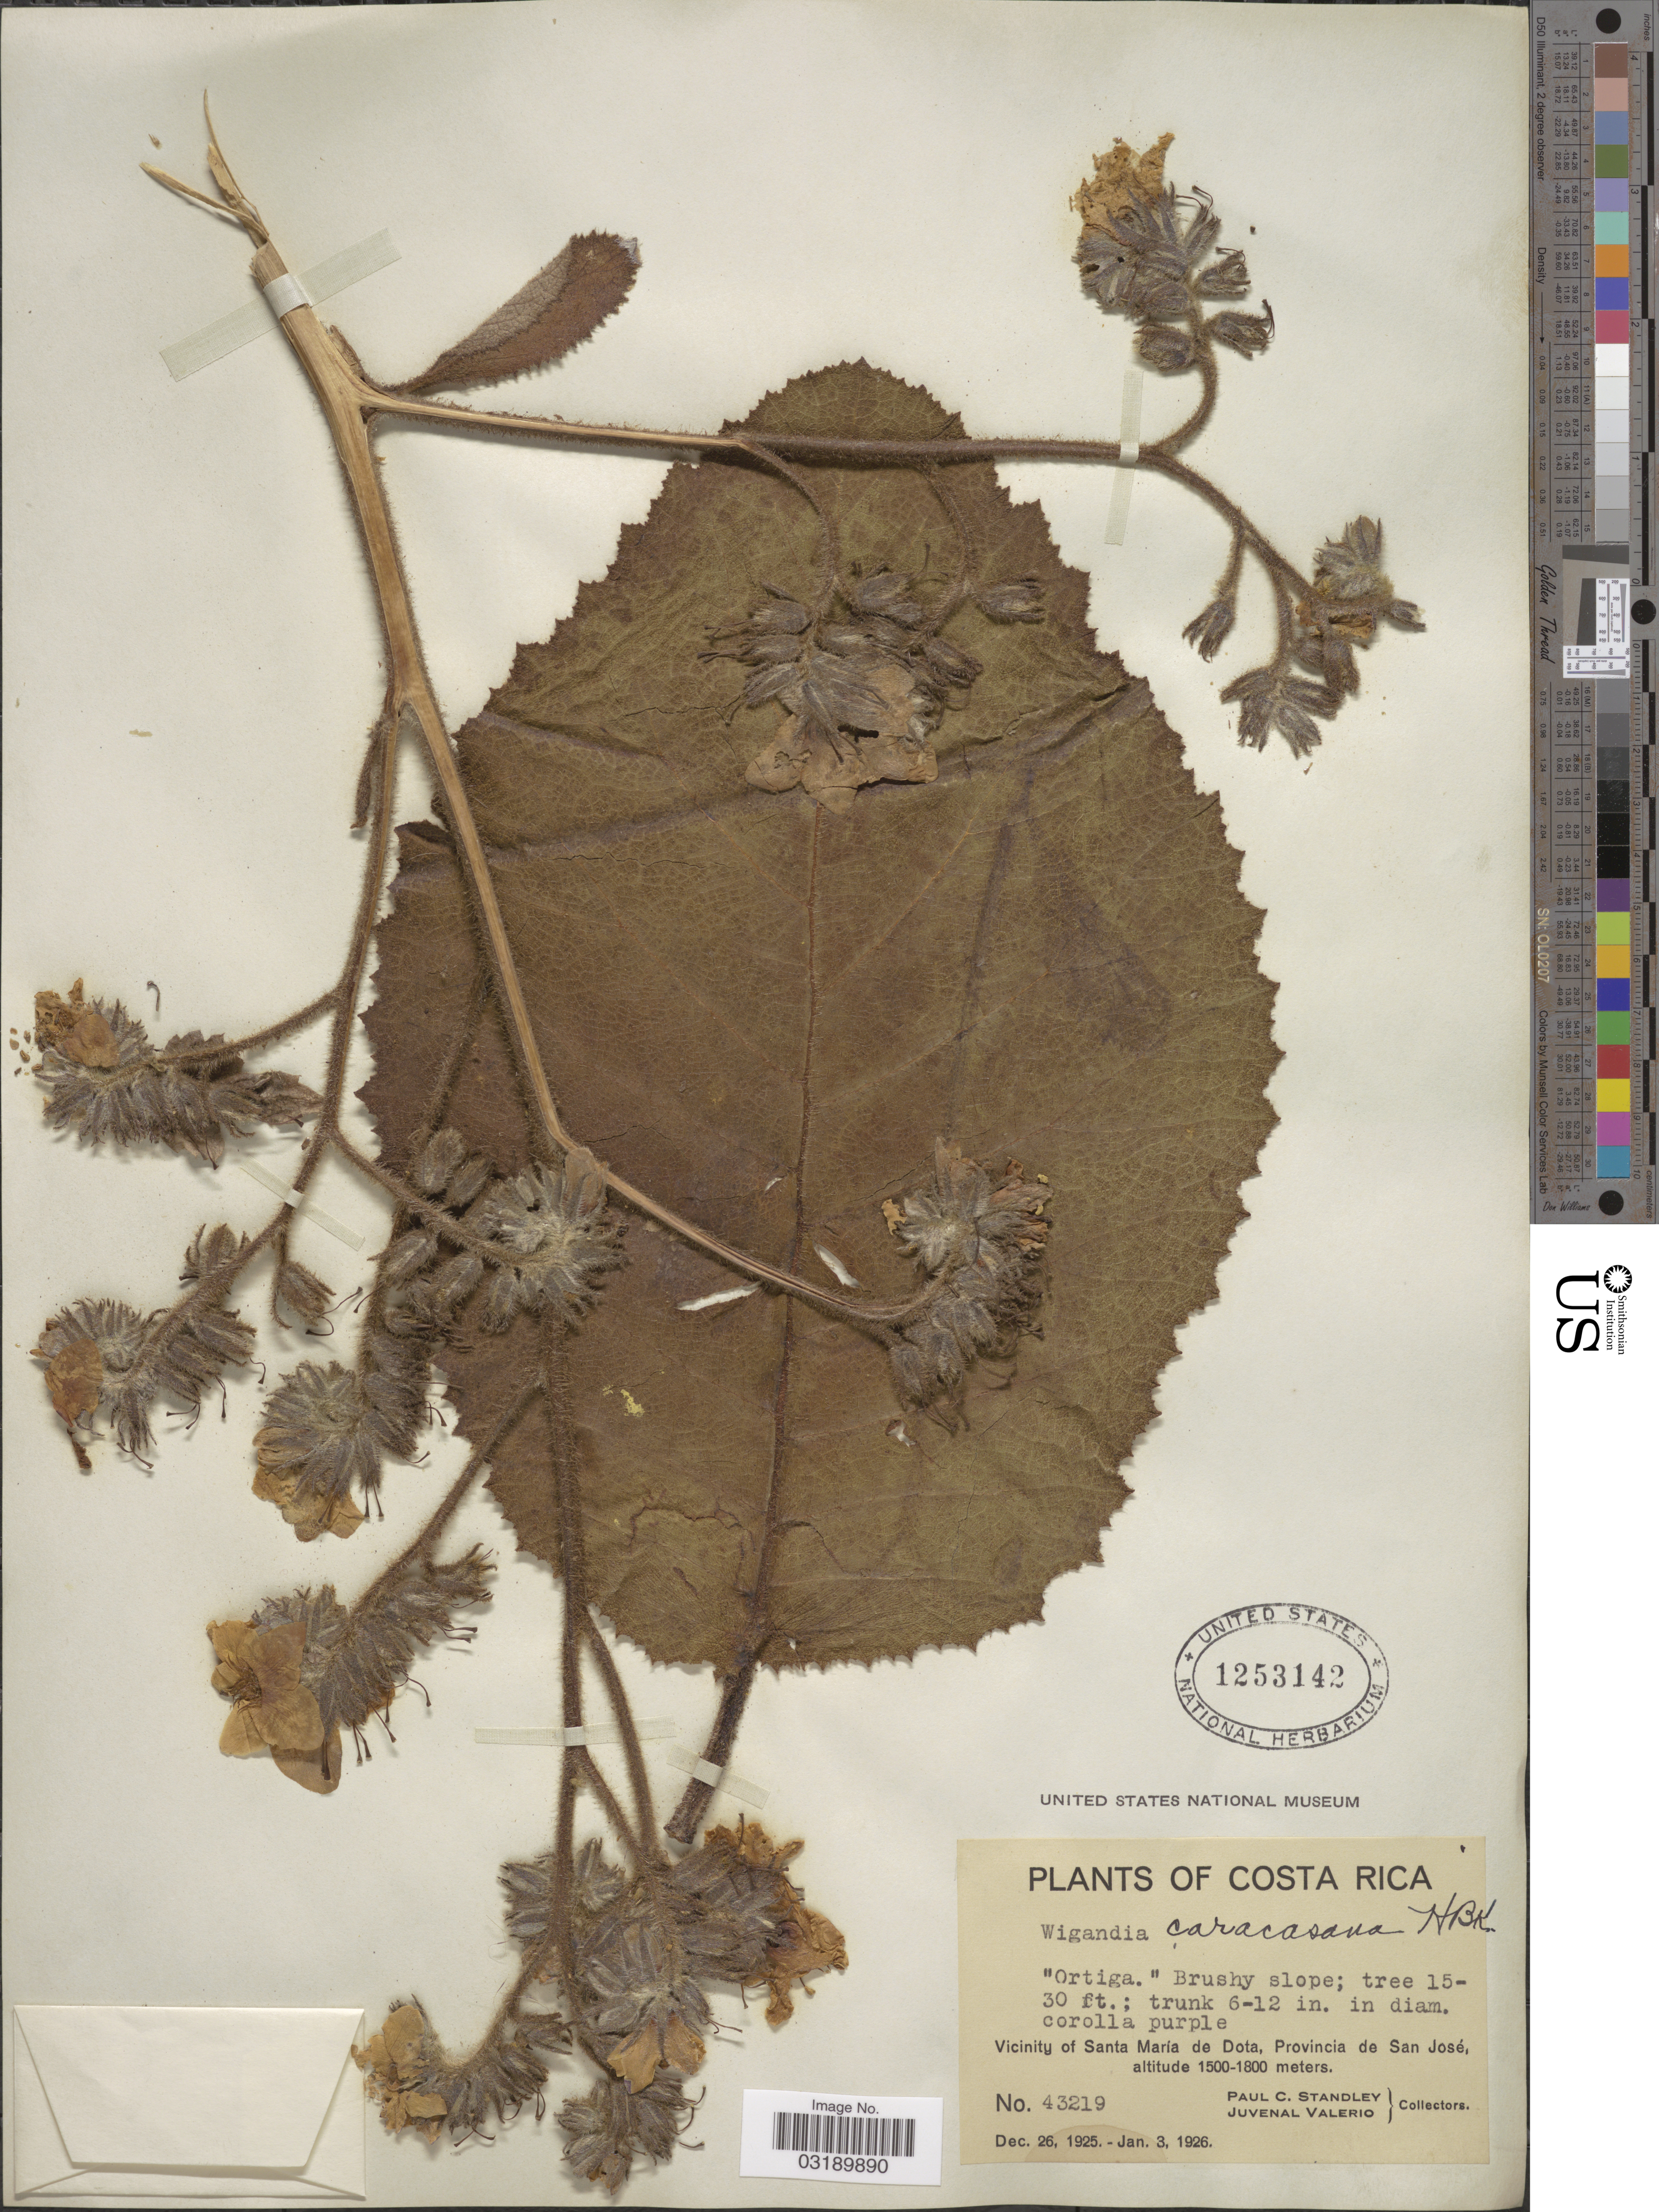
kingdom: Plantae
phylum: Tracheophyta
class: Magnoliopsida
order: Boraginales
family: Namaceae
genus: Wigandia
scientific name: Wigandia caracasana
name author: Kunth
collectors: P. C. Standley & J. Valerio R.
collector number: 43219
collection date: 1925-12-26/1926-01-03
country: Costa Rica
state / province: San José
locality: Vicinity of Santa María de Dota, Provincia de San José.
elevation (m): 1500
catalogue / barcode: US 1253142